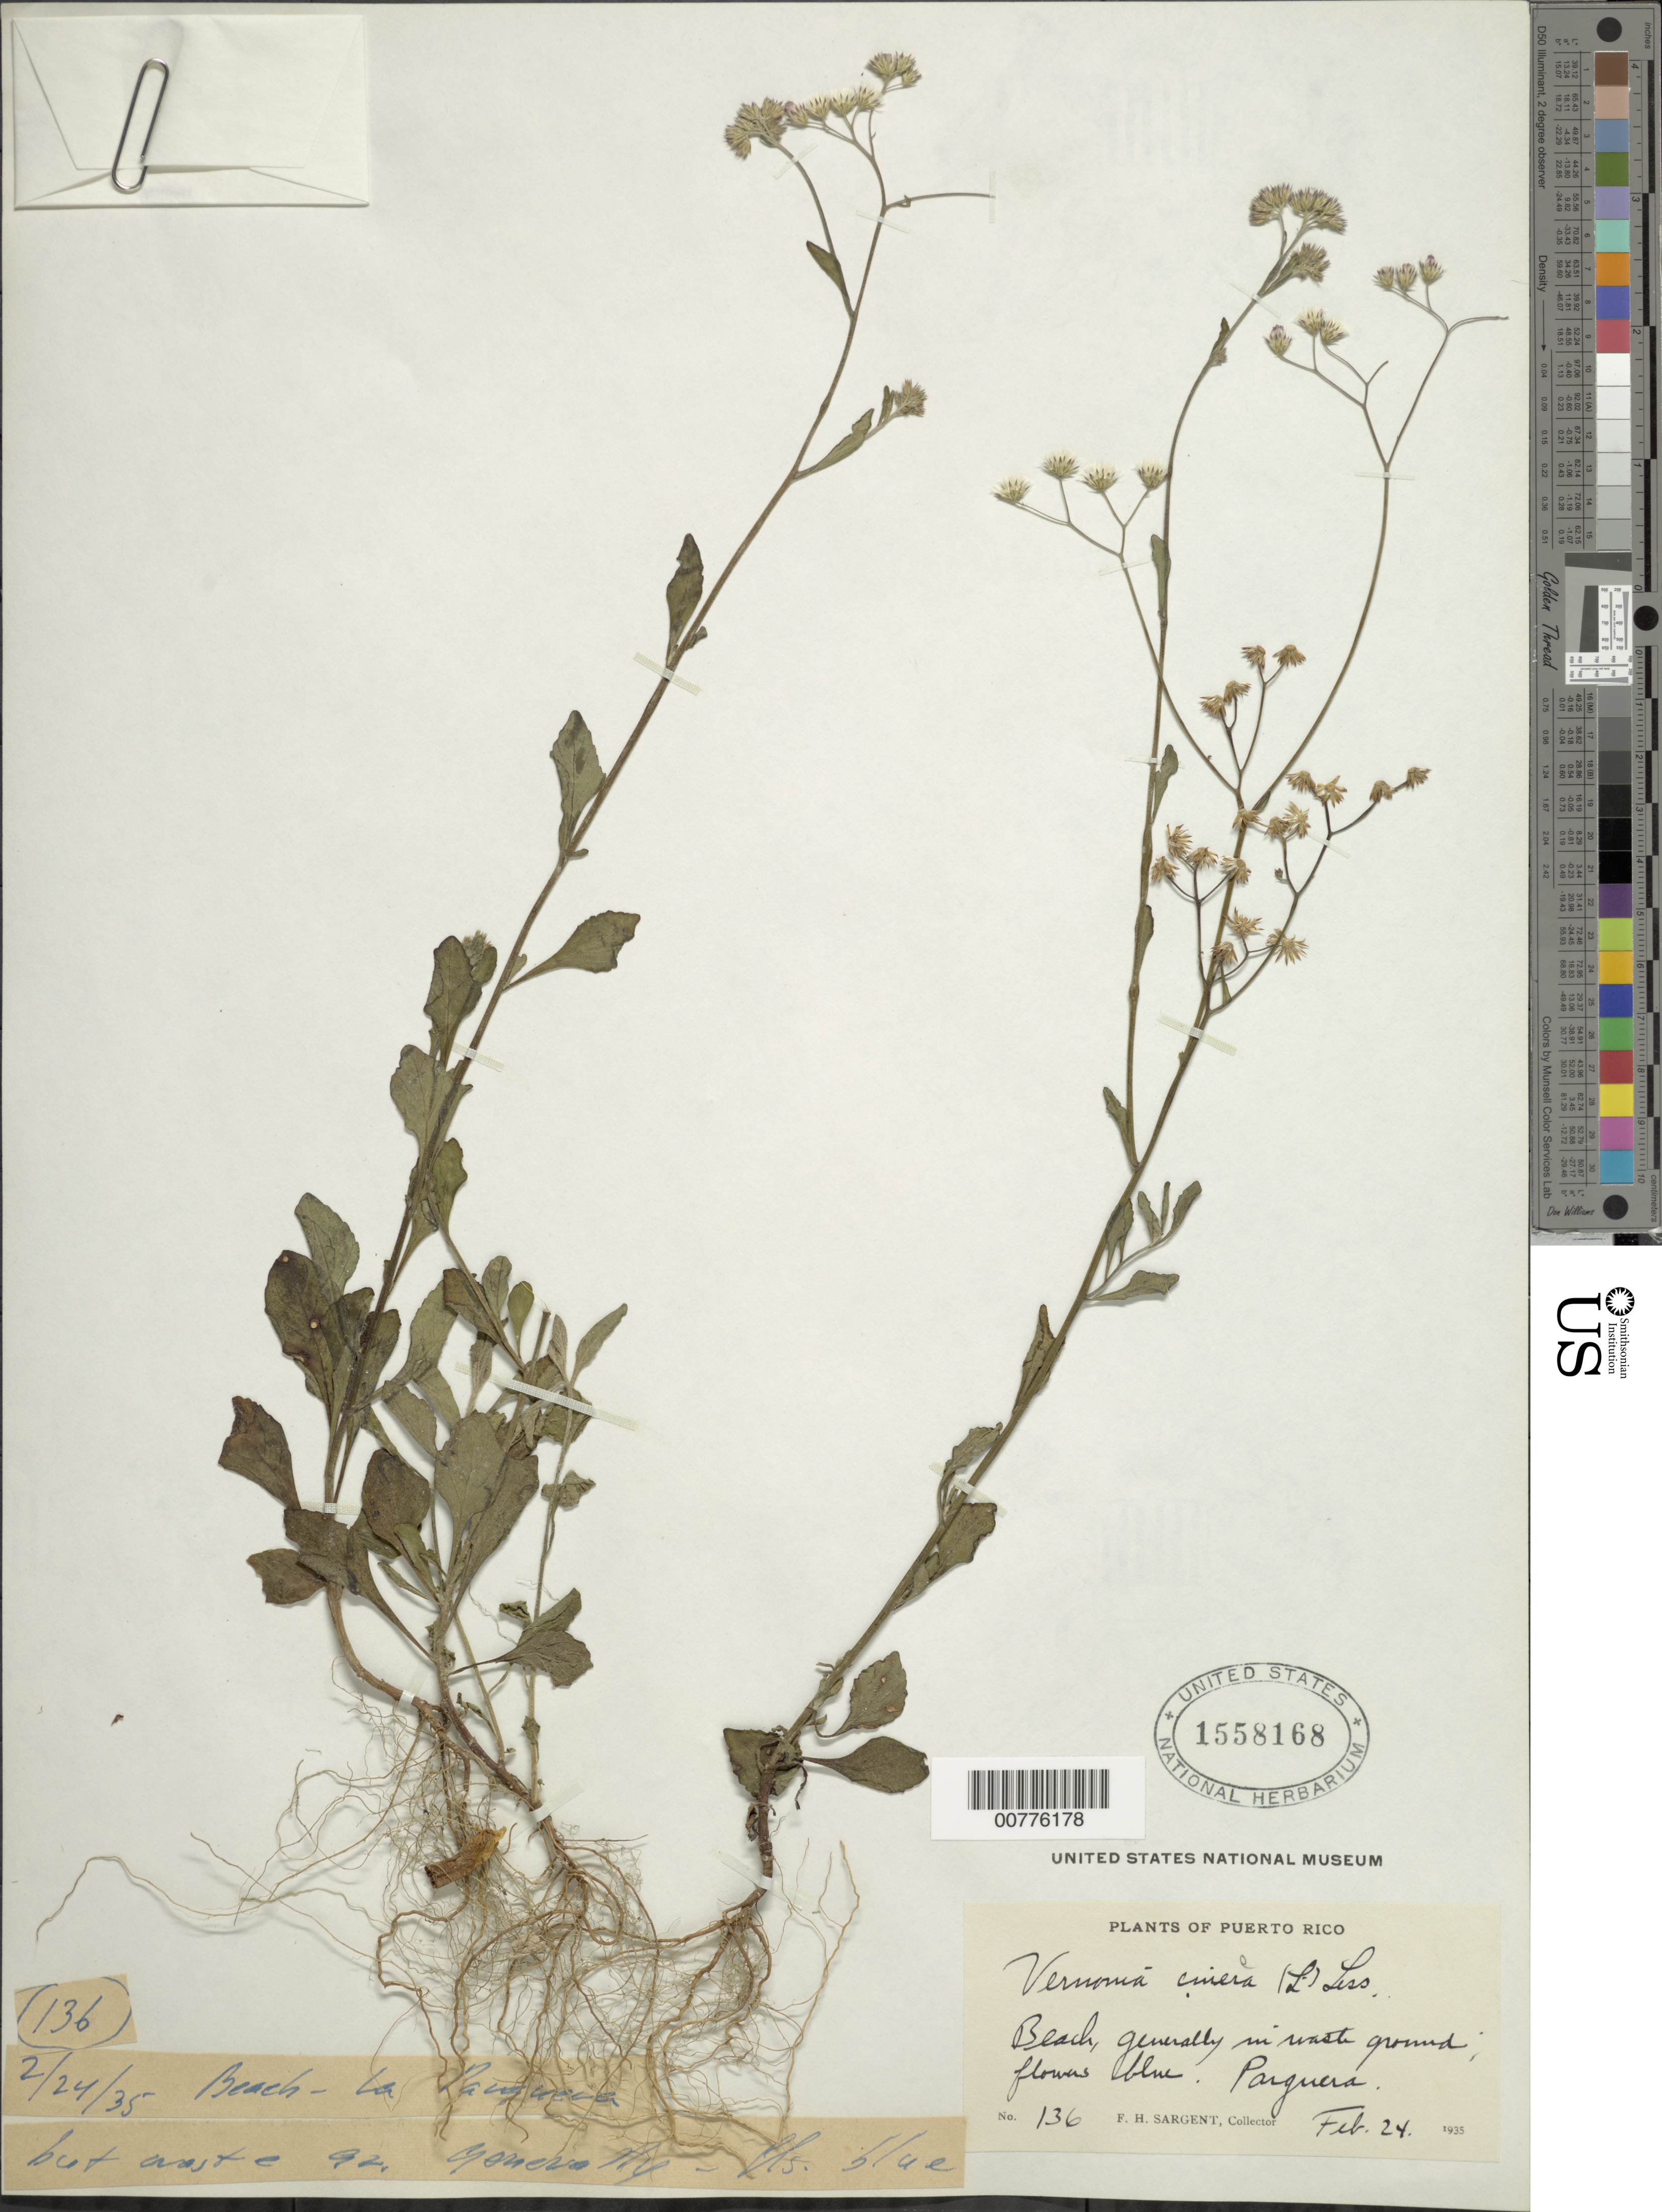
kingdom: Plantae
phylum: Tracheophyta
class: Magnoliopsida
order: Asterales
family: Asteraceae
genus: Cyanthillium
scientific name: Cyanthillium cinereum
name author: (L.) H. Rob.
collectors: F. H. Sargent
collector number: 136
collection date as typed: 24 Feb 1935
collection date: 1935-02-24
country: Puerto Rico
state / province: Lajas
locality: Beach. La Parguera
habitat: Generally in waste ground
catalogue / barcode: US 1558168